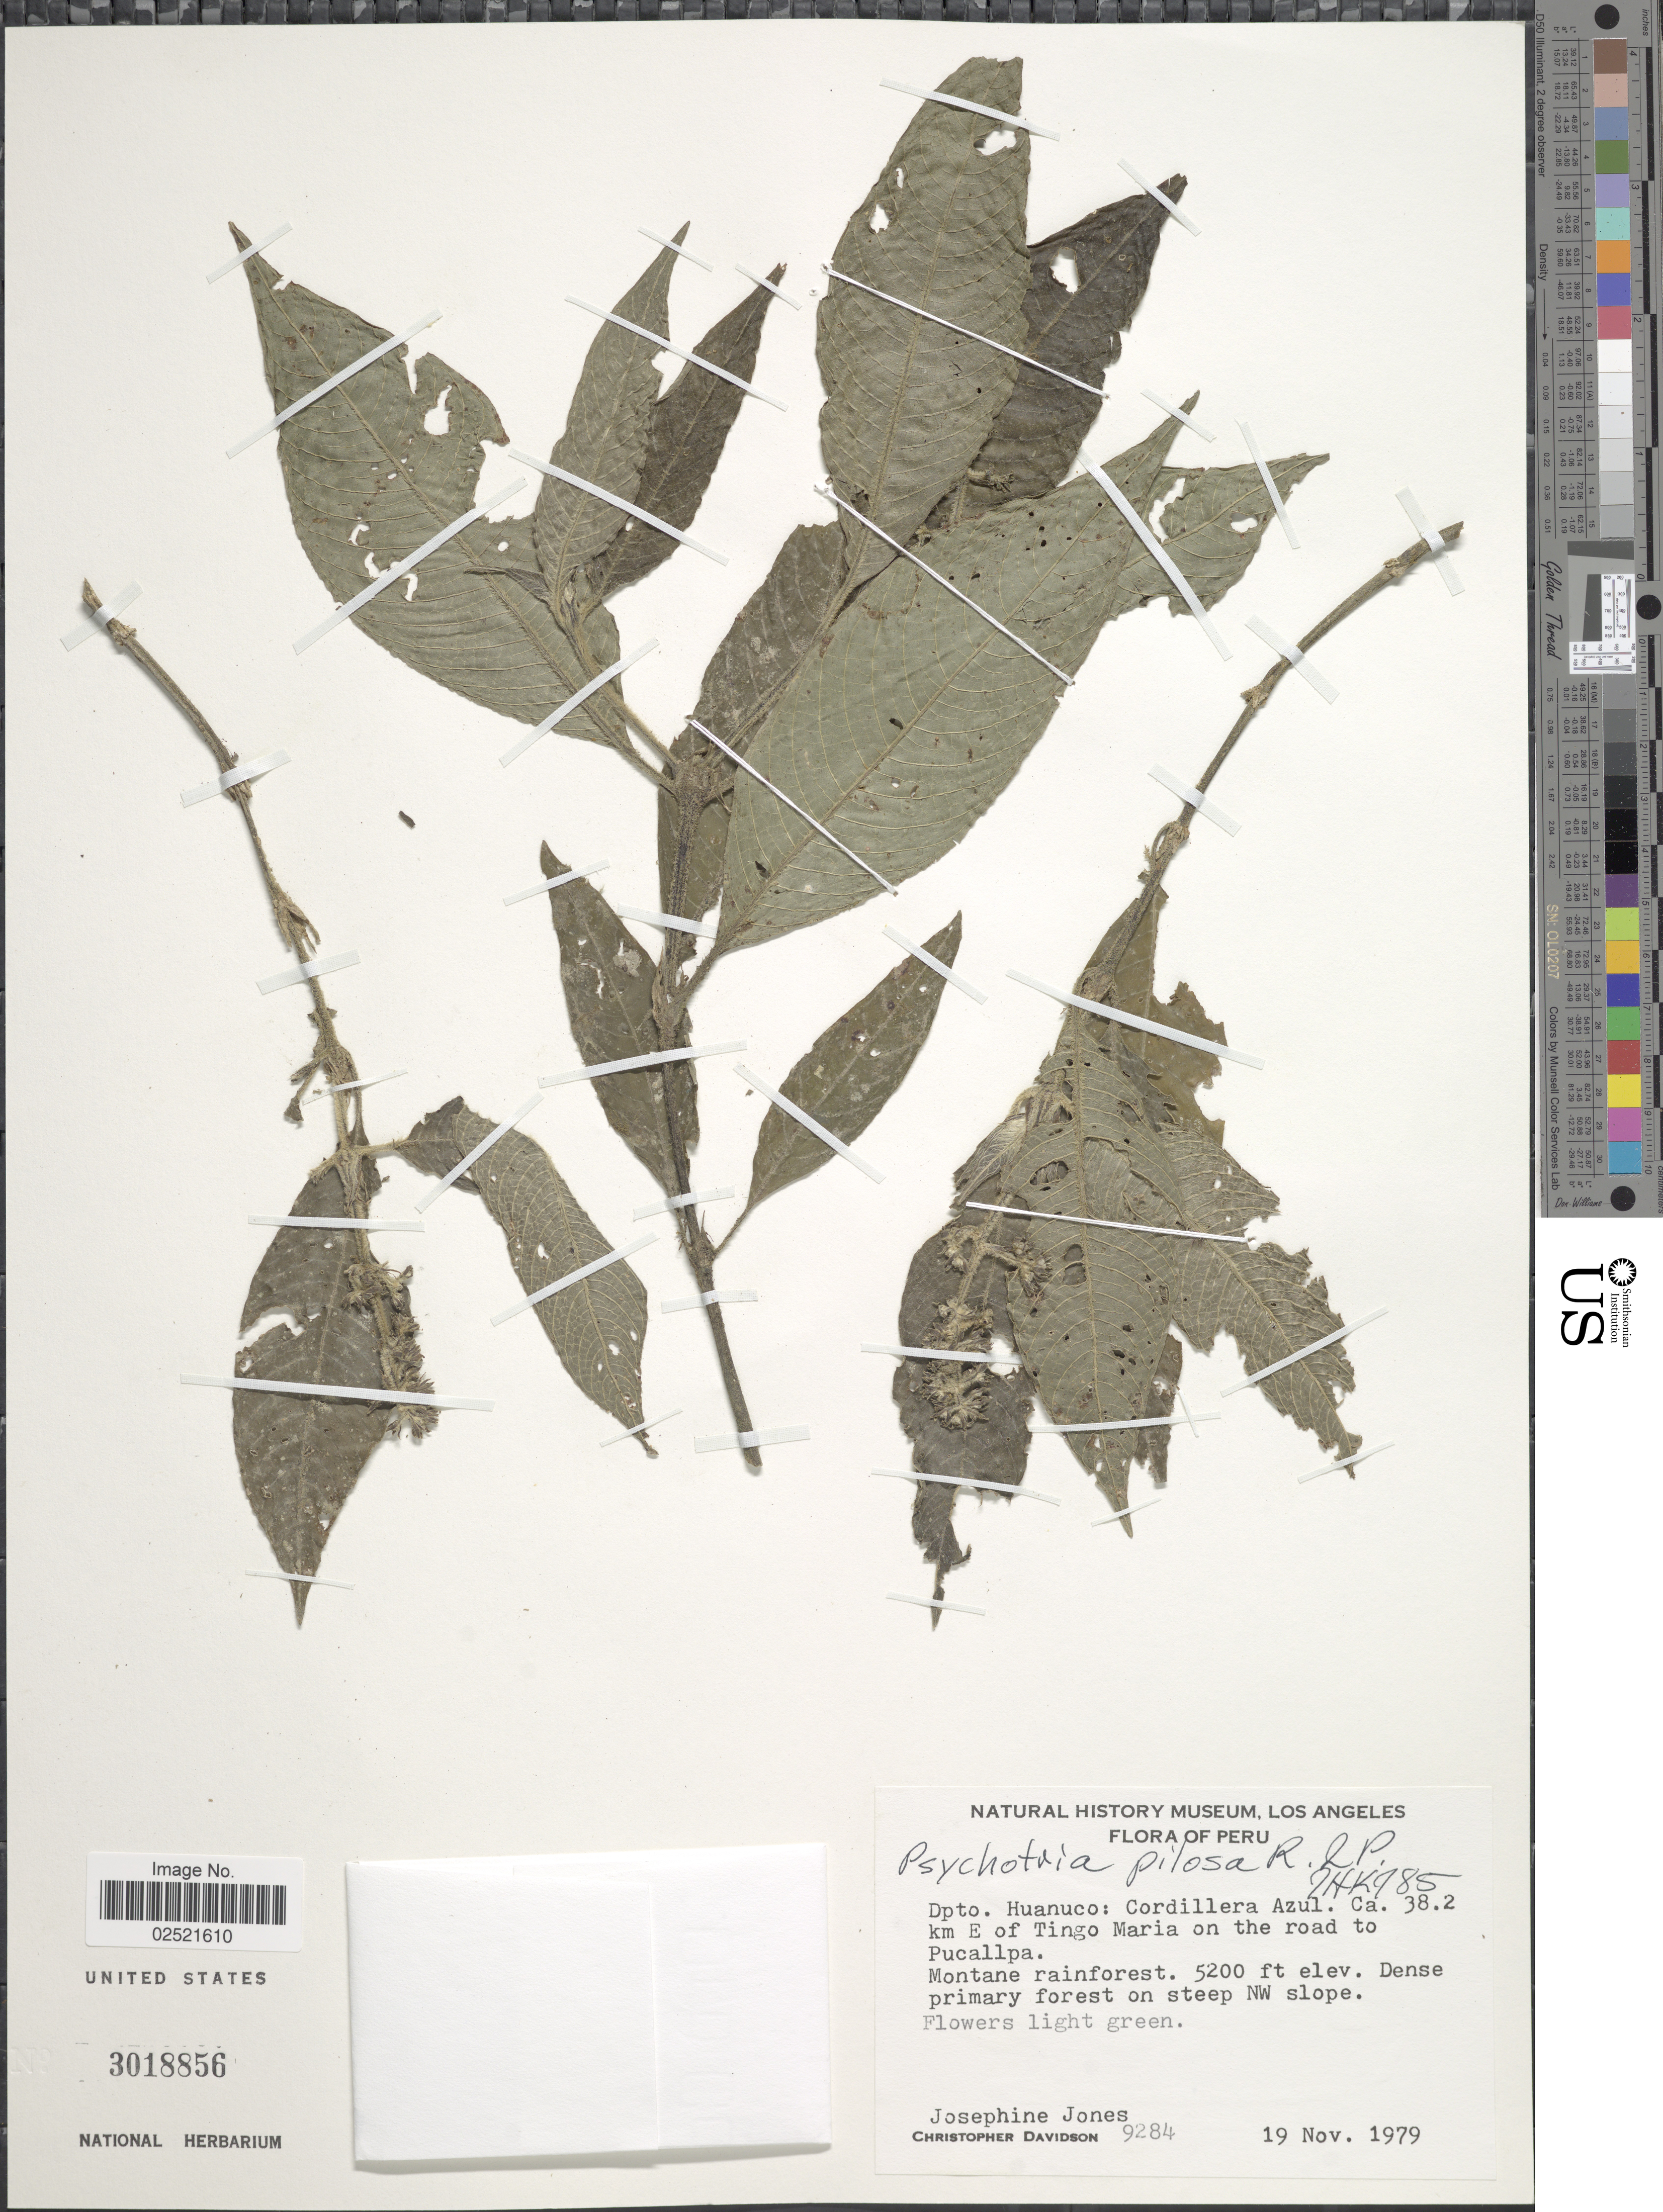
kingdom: Plantae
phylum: Tracheophyta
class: Magnoliopsida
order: Gentianales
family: Rubiaceae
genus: Psychotria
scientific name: Psychotria pilosa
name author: Ruiz & Pav.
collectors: J. Jones & C. Davidson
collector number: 9284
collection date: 1979-11-19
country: Peru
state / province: Huánuco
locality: Cordillera Azul, ca 38.2 km E of Tingo Maria on the road to Pucallpa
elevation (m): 1585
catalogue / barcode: US 3018856